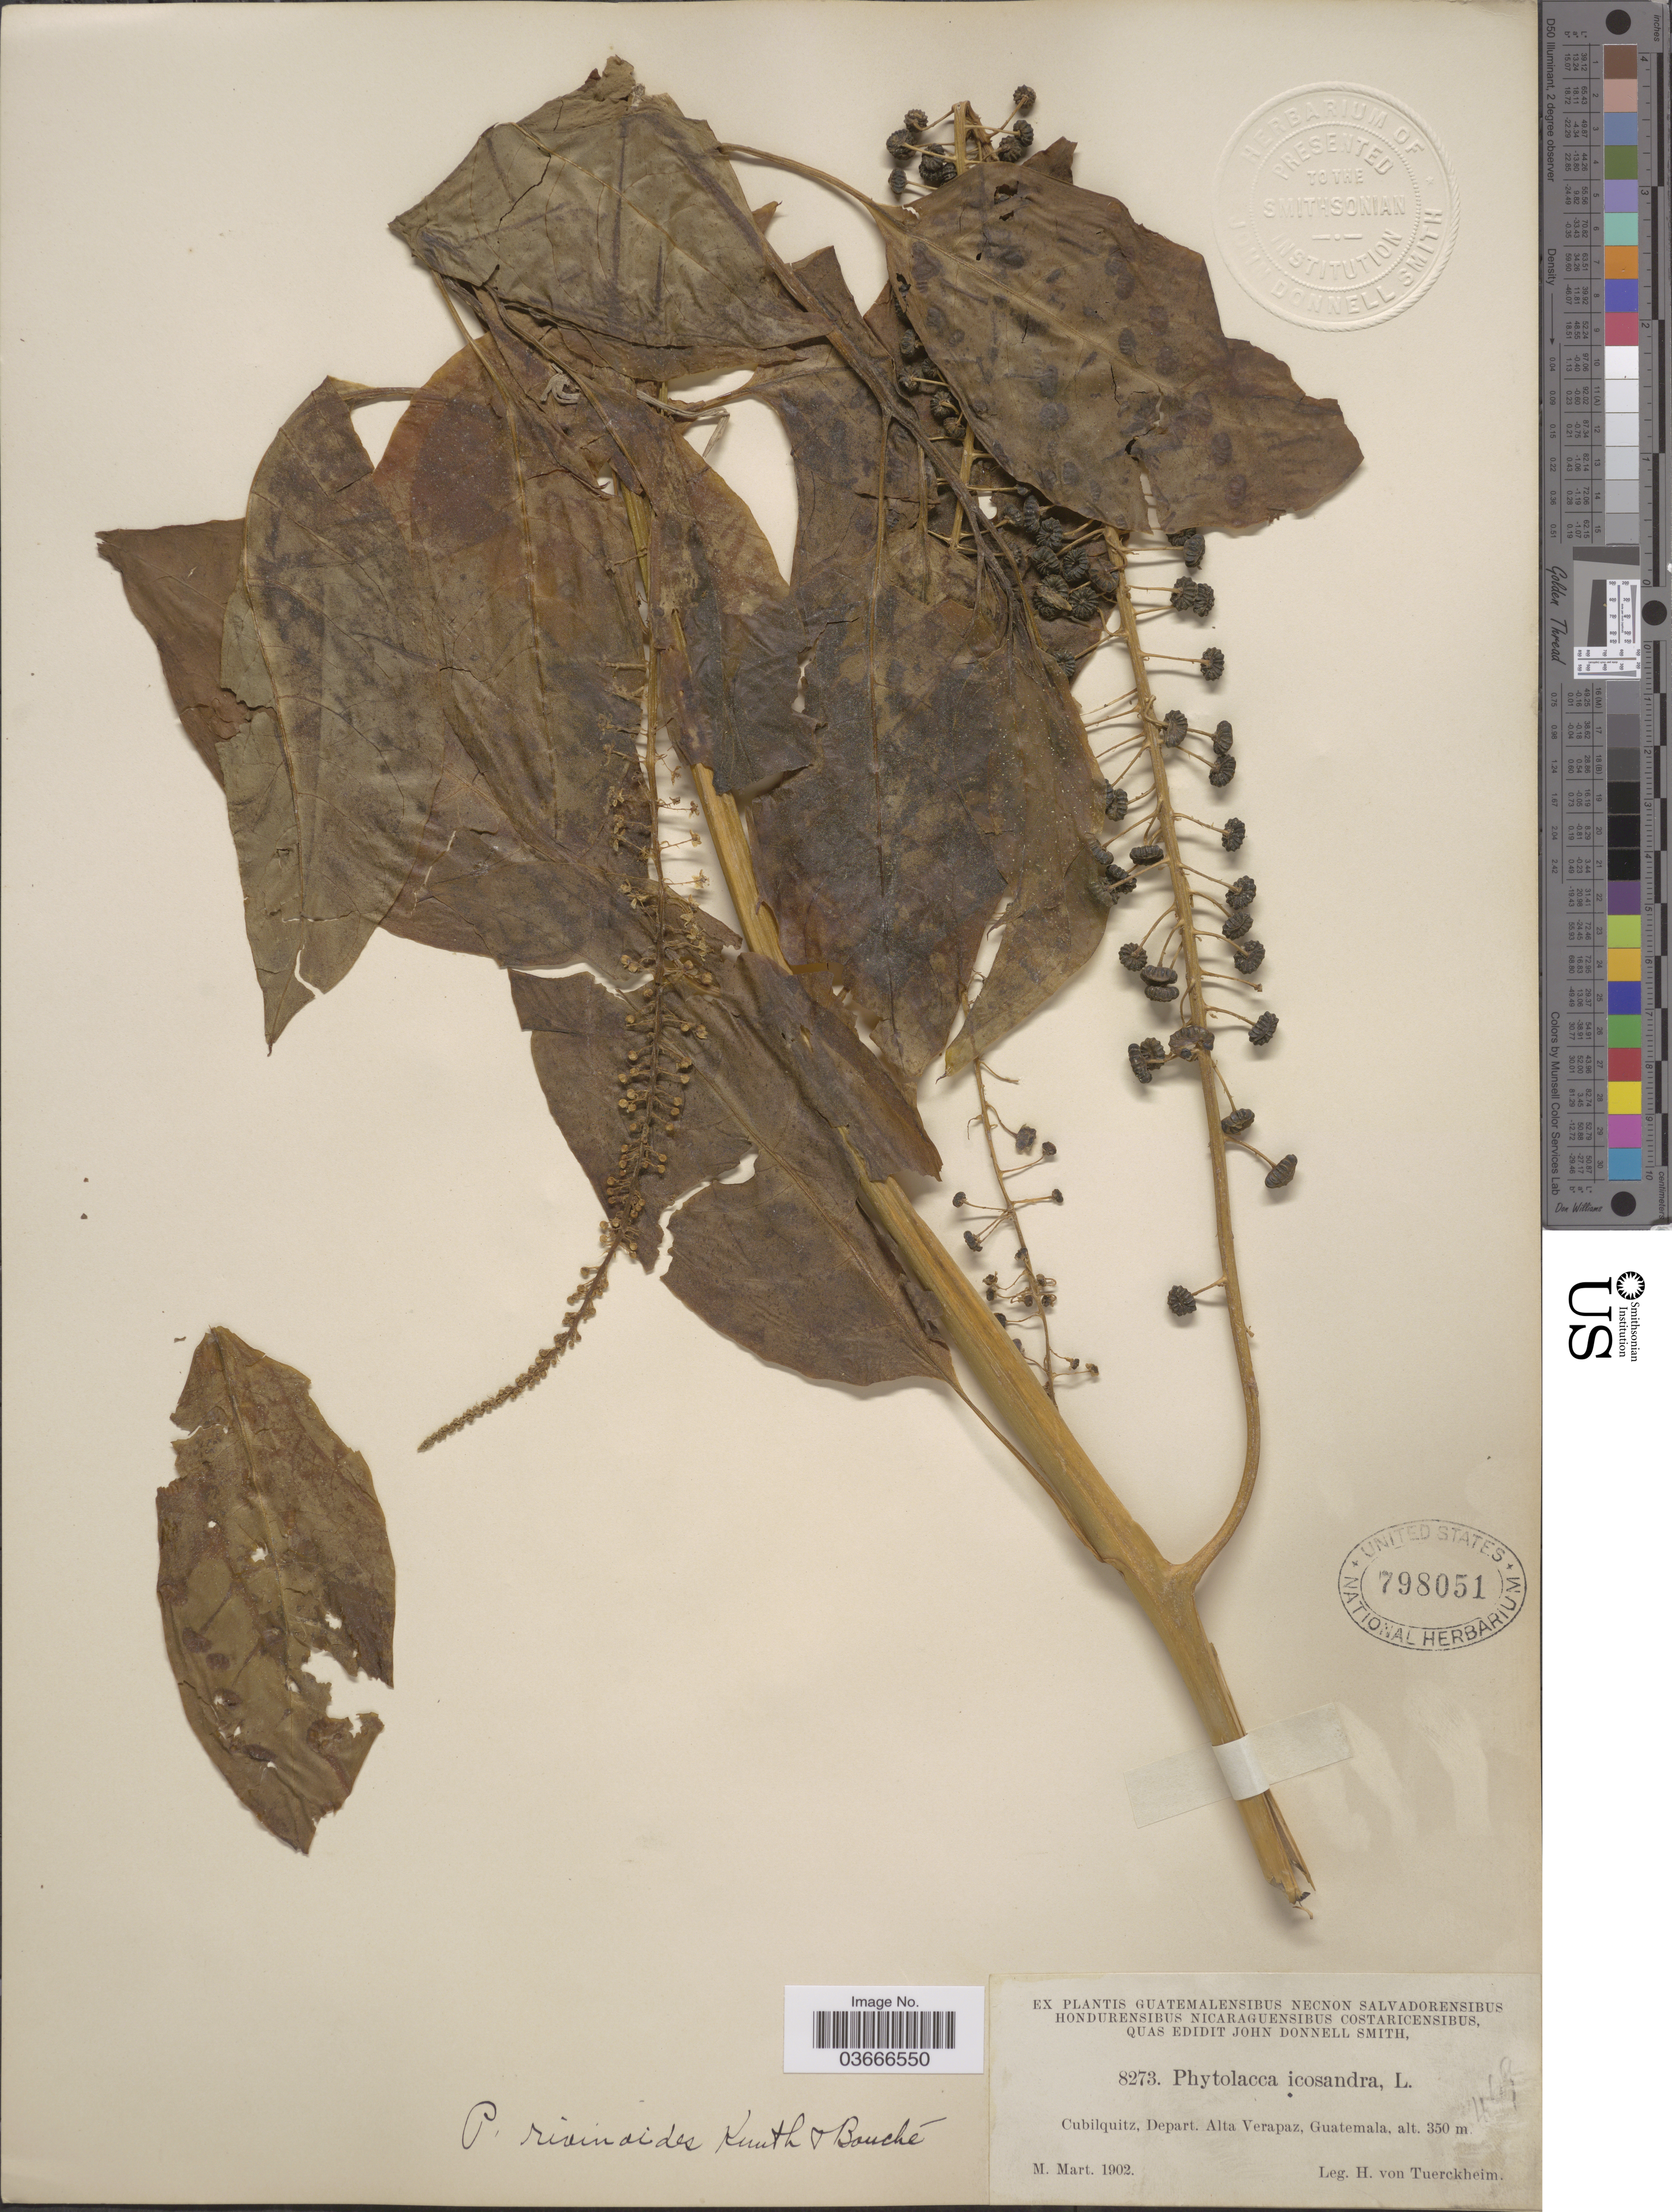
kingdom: Plantae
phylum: Tracheophyta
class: Magnoliopsida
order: Caryophyllales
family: Phytolaccaceae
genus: Phytolacca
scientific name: Phytolacca rivinoides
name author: Kunth & C.D. Bouché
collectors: H. von Türckheim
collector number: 8273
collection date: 1902-03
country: Guatemala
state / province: Alta Verapaz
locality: Cubilquitz, Depart. Alta Verapaz.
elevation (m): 350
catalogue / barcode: US 798051